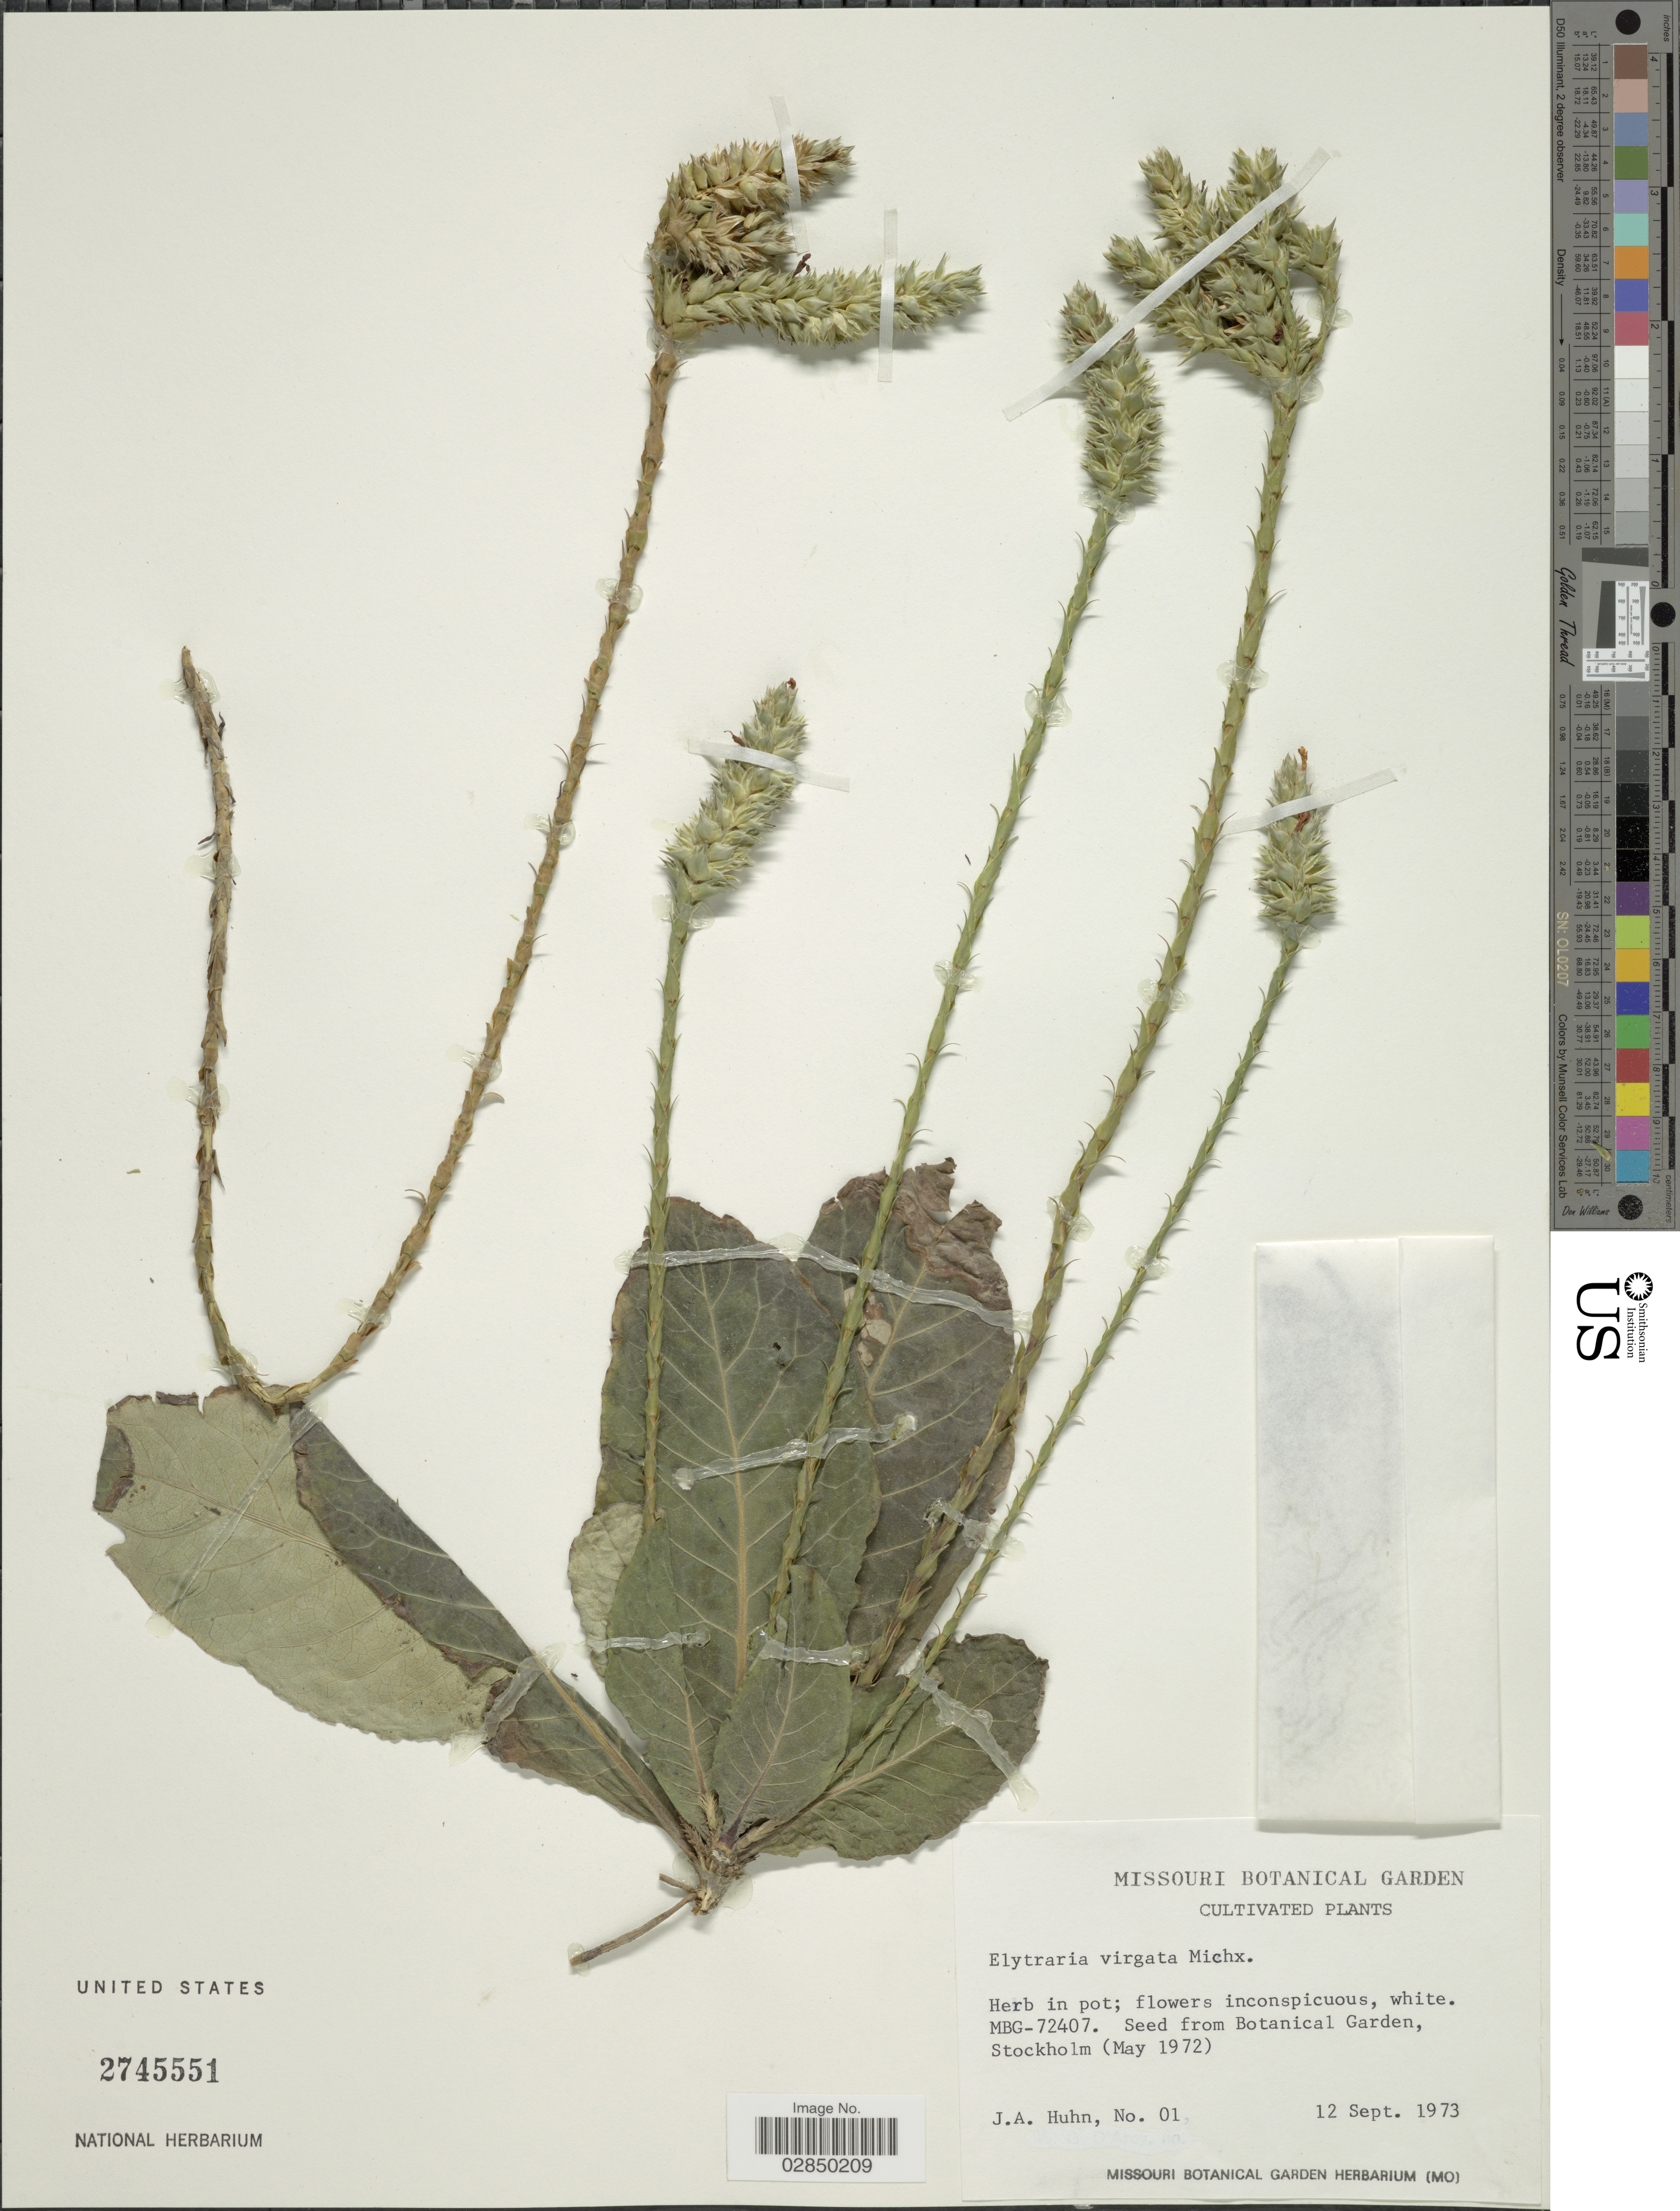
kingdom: Plantae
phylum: Tracheophyta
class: Magnoliopsida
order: Lamiales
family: Acanthaceae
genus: Elytraria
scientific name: Elytraria caroliniensis var. caroliniensis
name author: (J.F. Gmel.) Pers.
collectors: J. Huhn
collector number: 01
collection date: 1973-09-12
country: United States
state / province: Missouri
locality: Missouri Botanical Garden.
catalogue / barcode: US 2745551